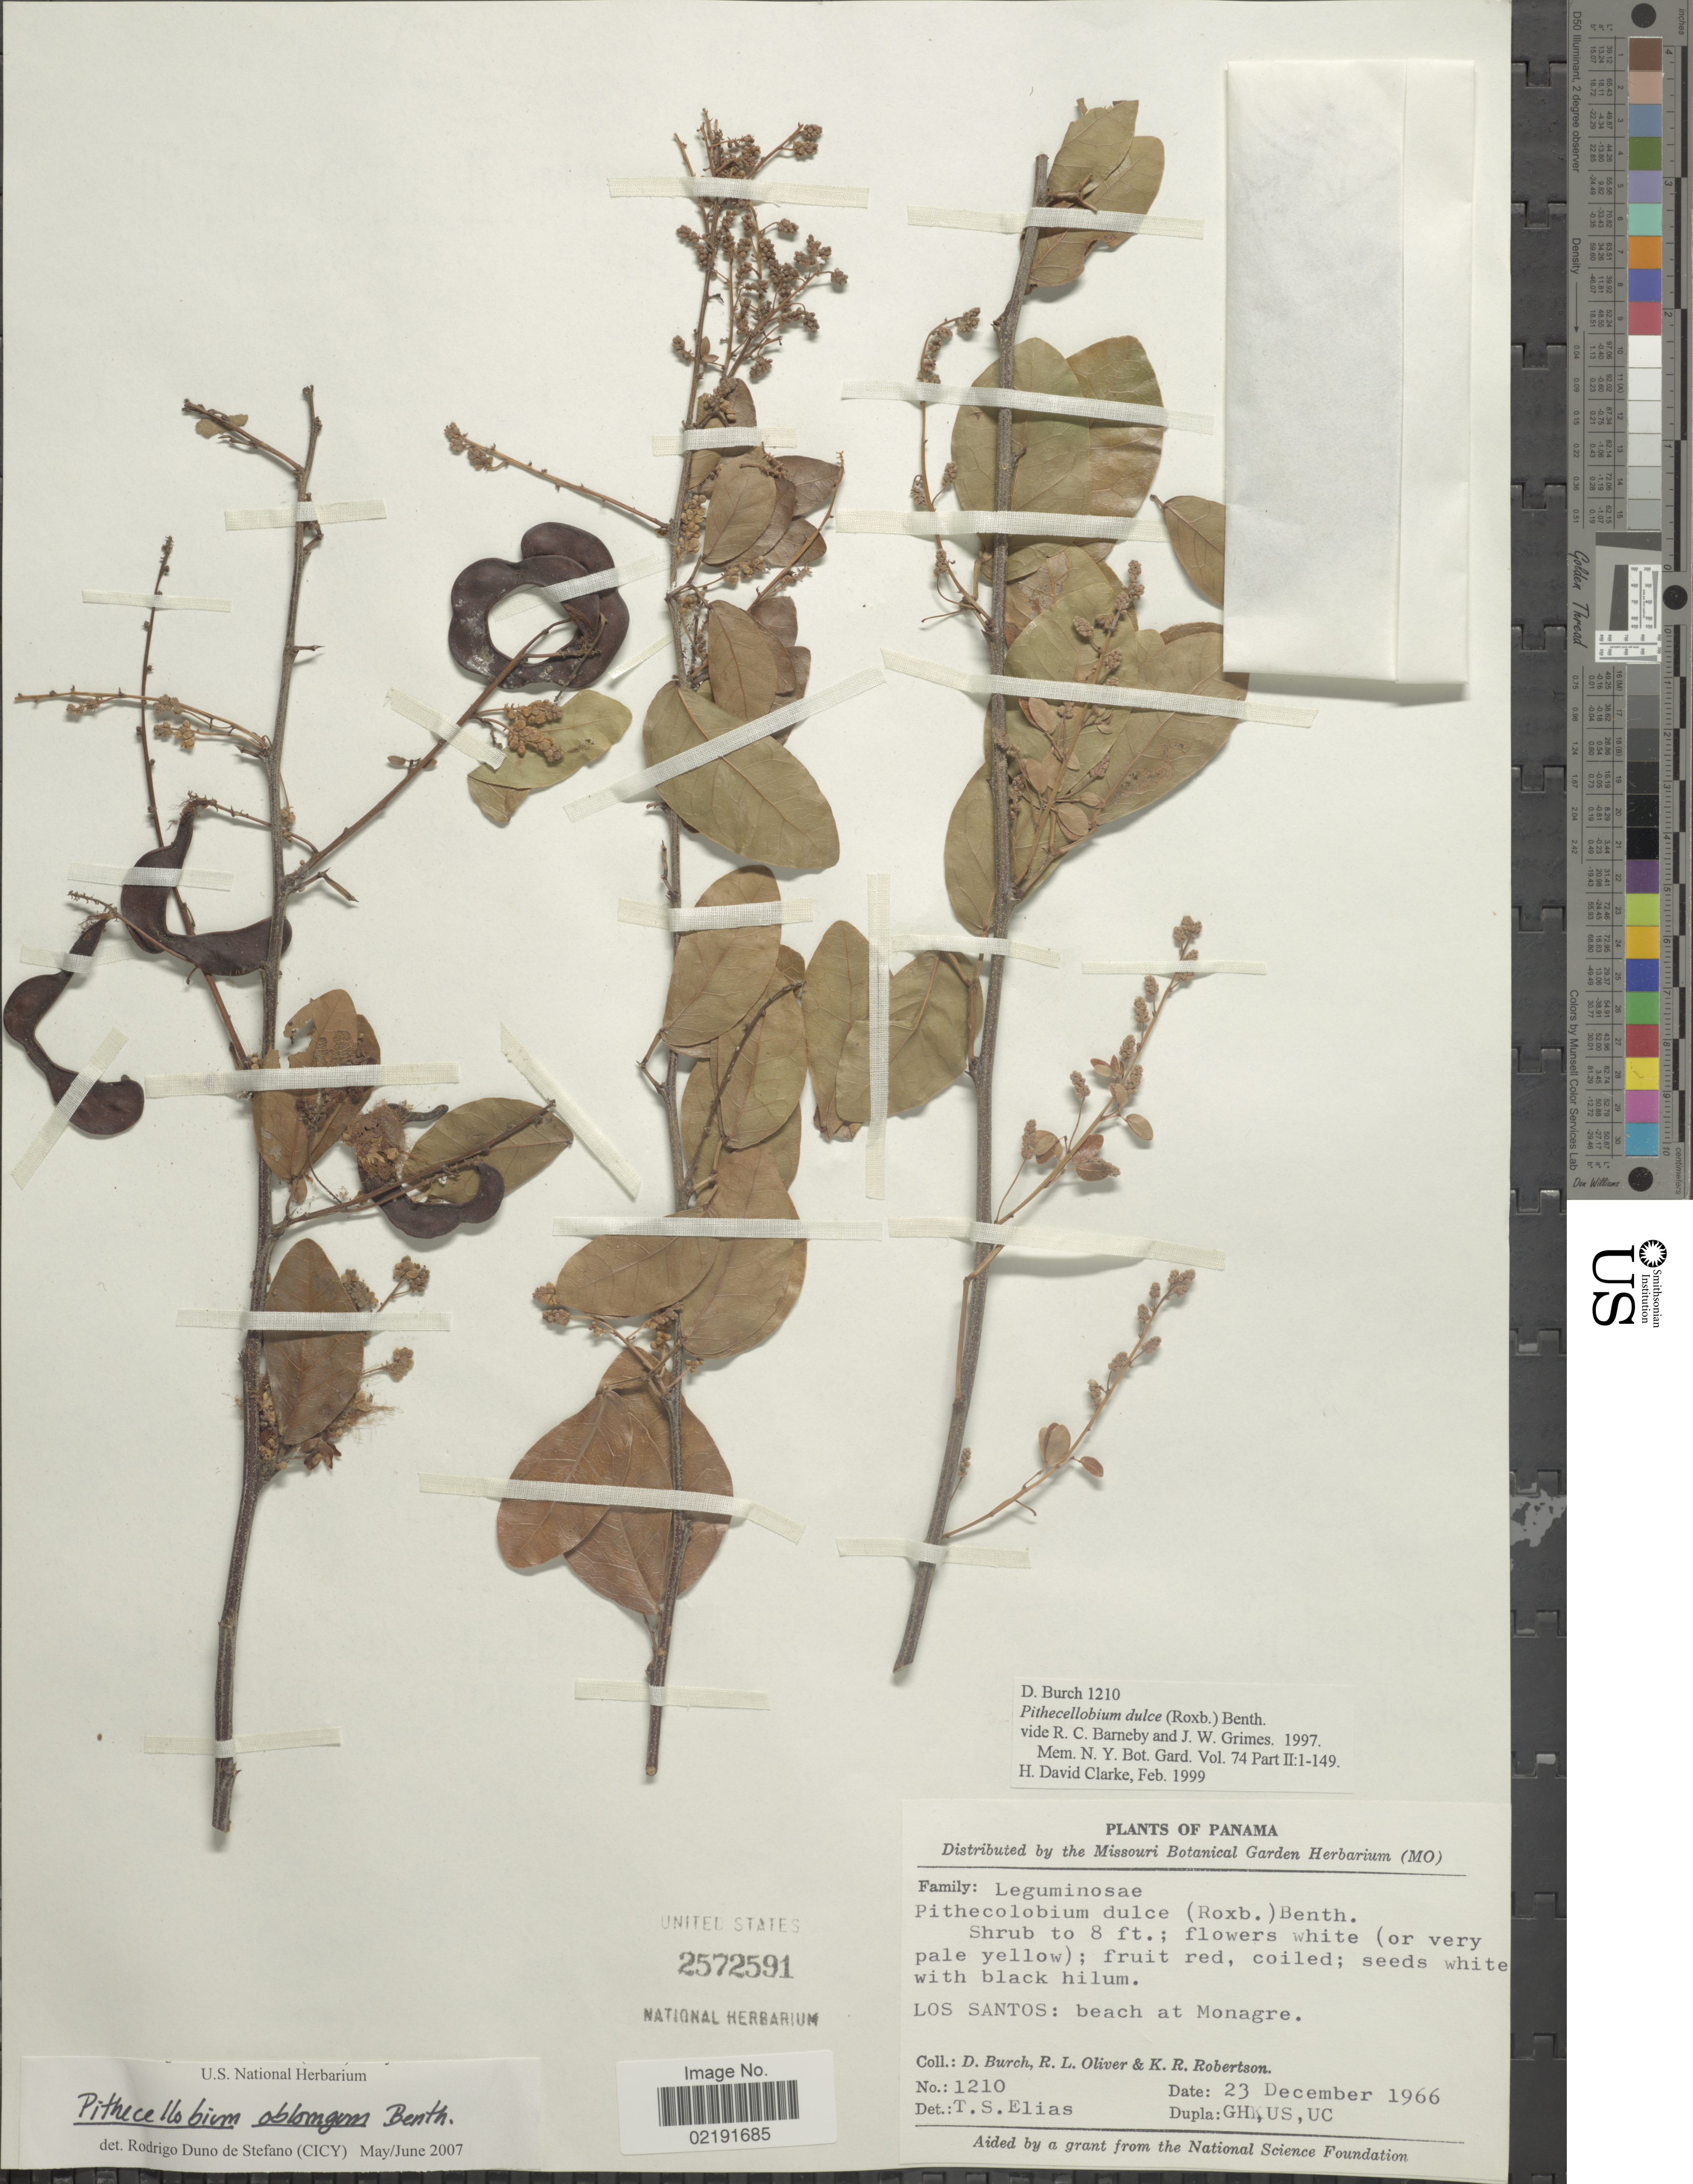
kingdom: Plantae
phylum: Tracheophyta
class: Magnoliopsida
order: Fabales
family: Fabaceae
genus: Pithecellobium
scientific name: Pithecellobium oblongum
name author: Benth.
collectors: D. Burch, R. Oliver & K. Robertson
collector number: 1210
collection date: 1966-12-23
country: Panama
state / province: Los Santos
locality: Los Santos: beach at Monagre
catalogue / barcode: US 2572591